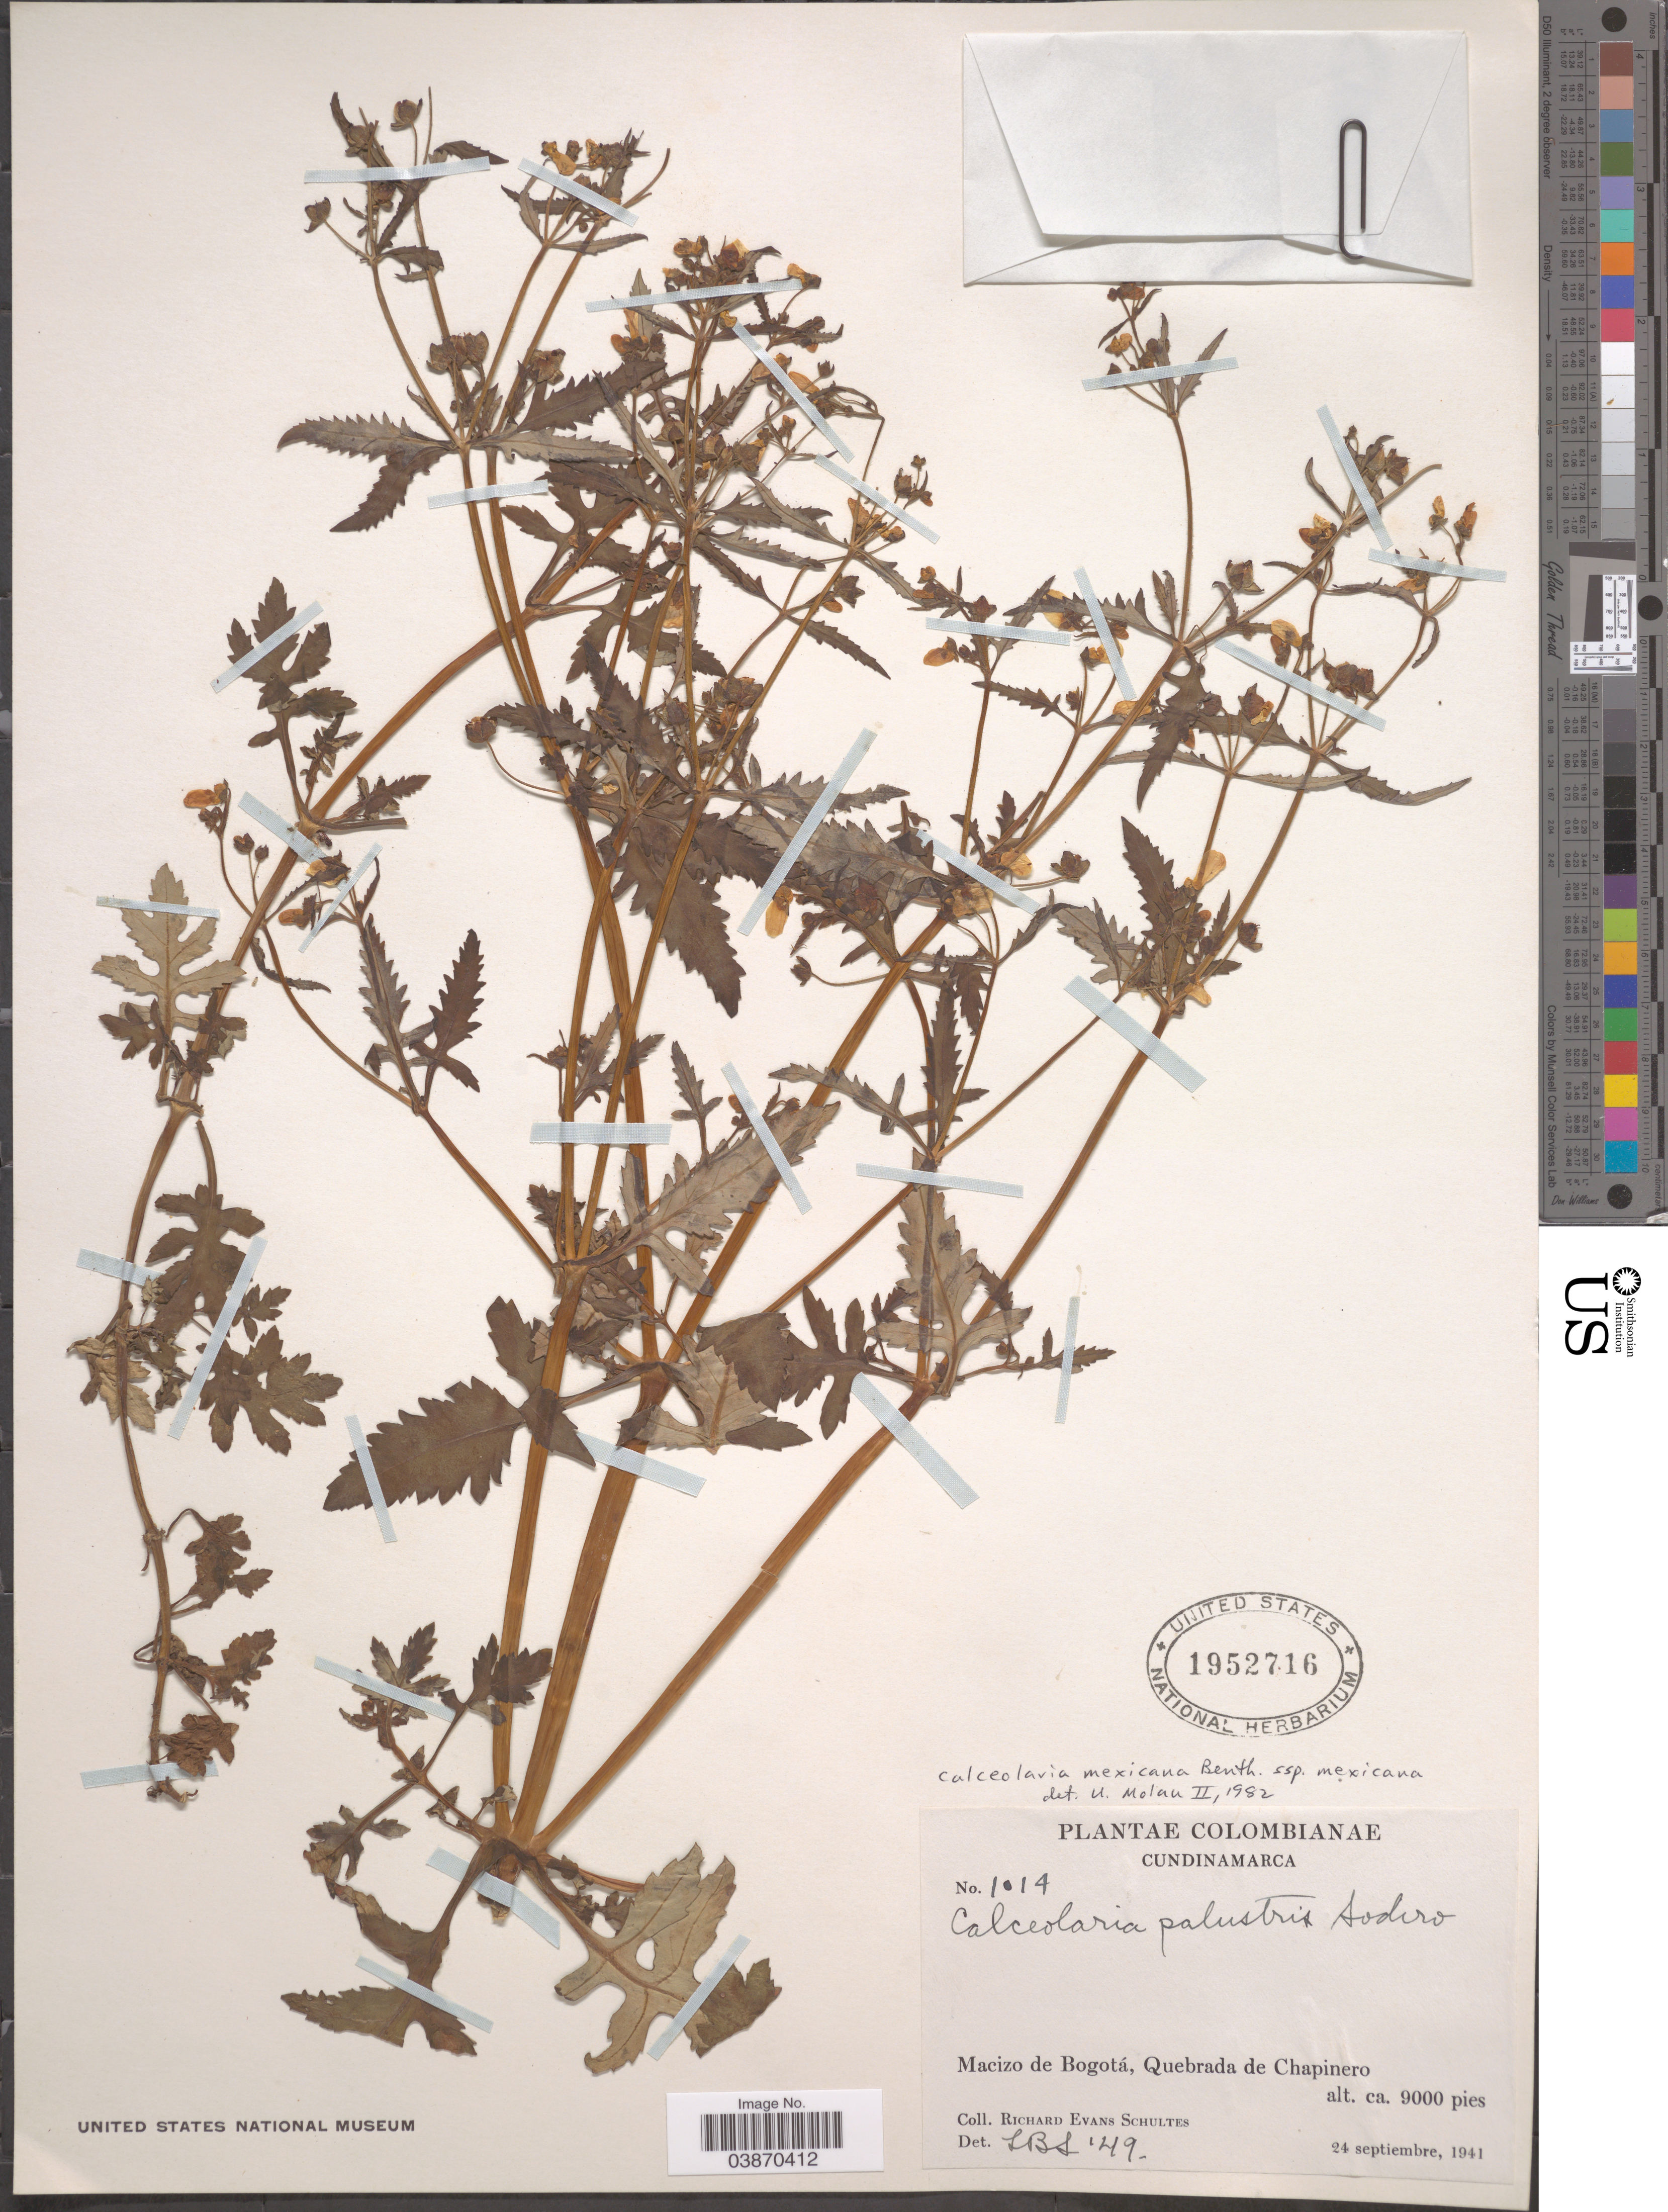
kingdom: Plantae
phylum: Tracheophyta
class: Magnoliopsida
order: Lamiales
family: Calceolariaceae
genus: Calceolaria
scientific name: Calceolaria mexicana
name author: Benth.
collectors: R. E. Schultes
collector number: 1014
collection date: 1941-09-24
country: Colombia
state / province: Cundinamarca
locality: Macizo de Bogotá, Quebrada de Chapinero.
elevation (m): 2743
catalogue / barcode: US 1952716